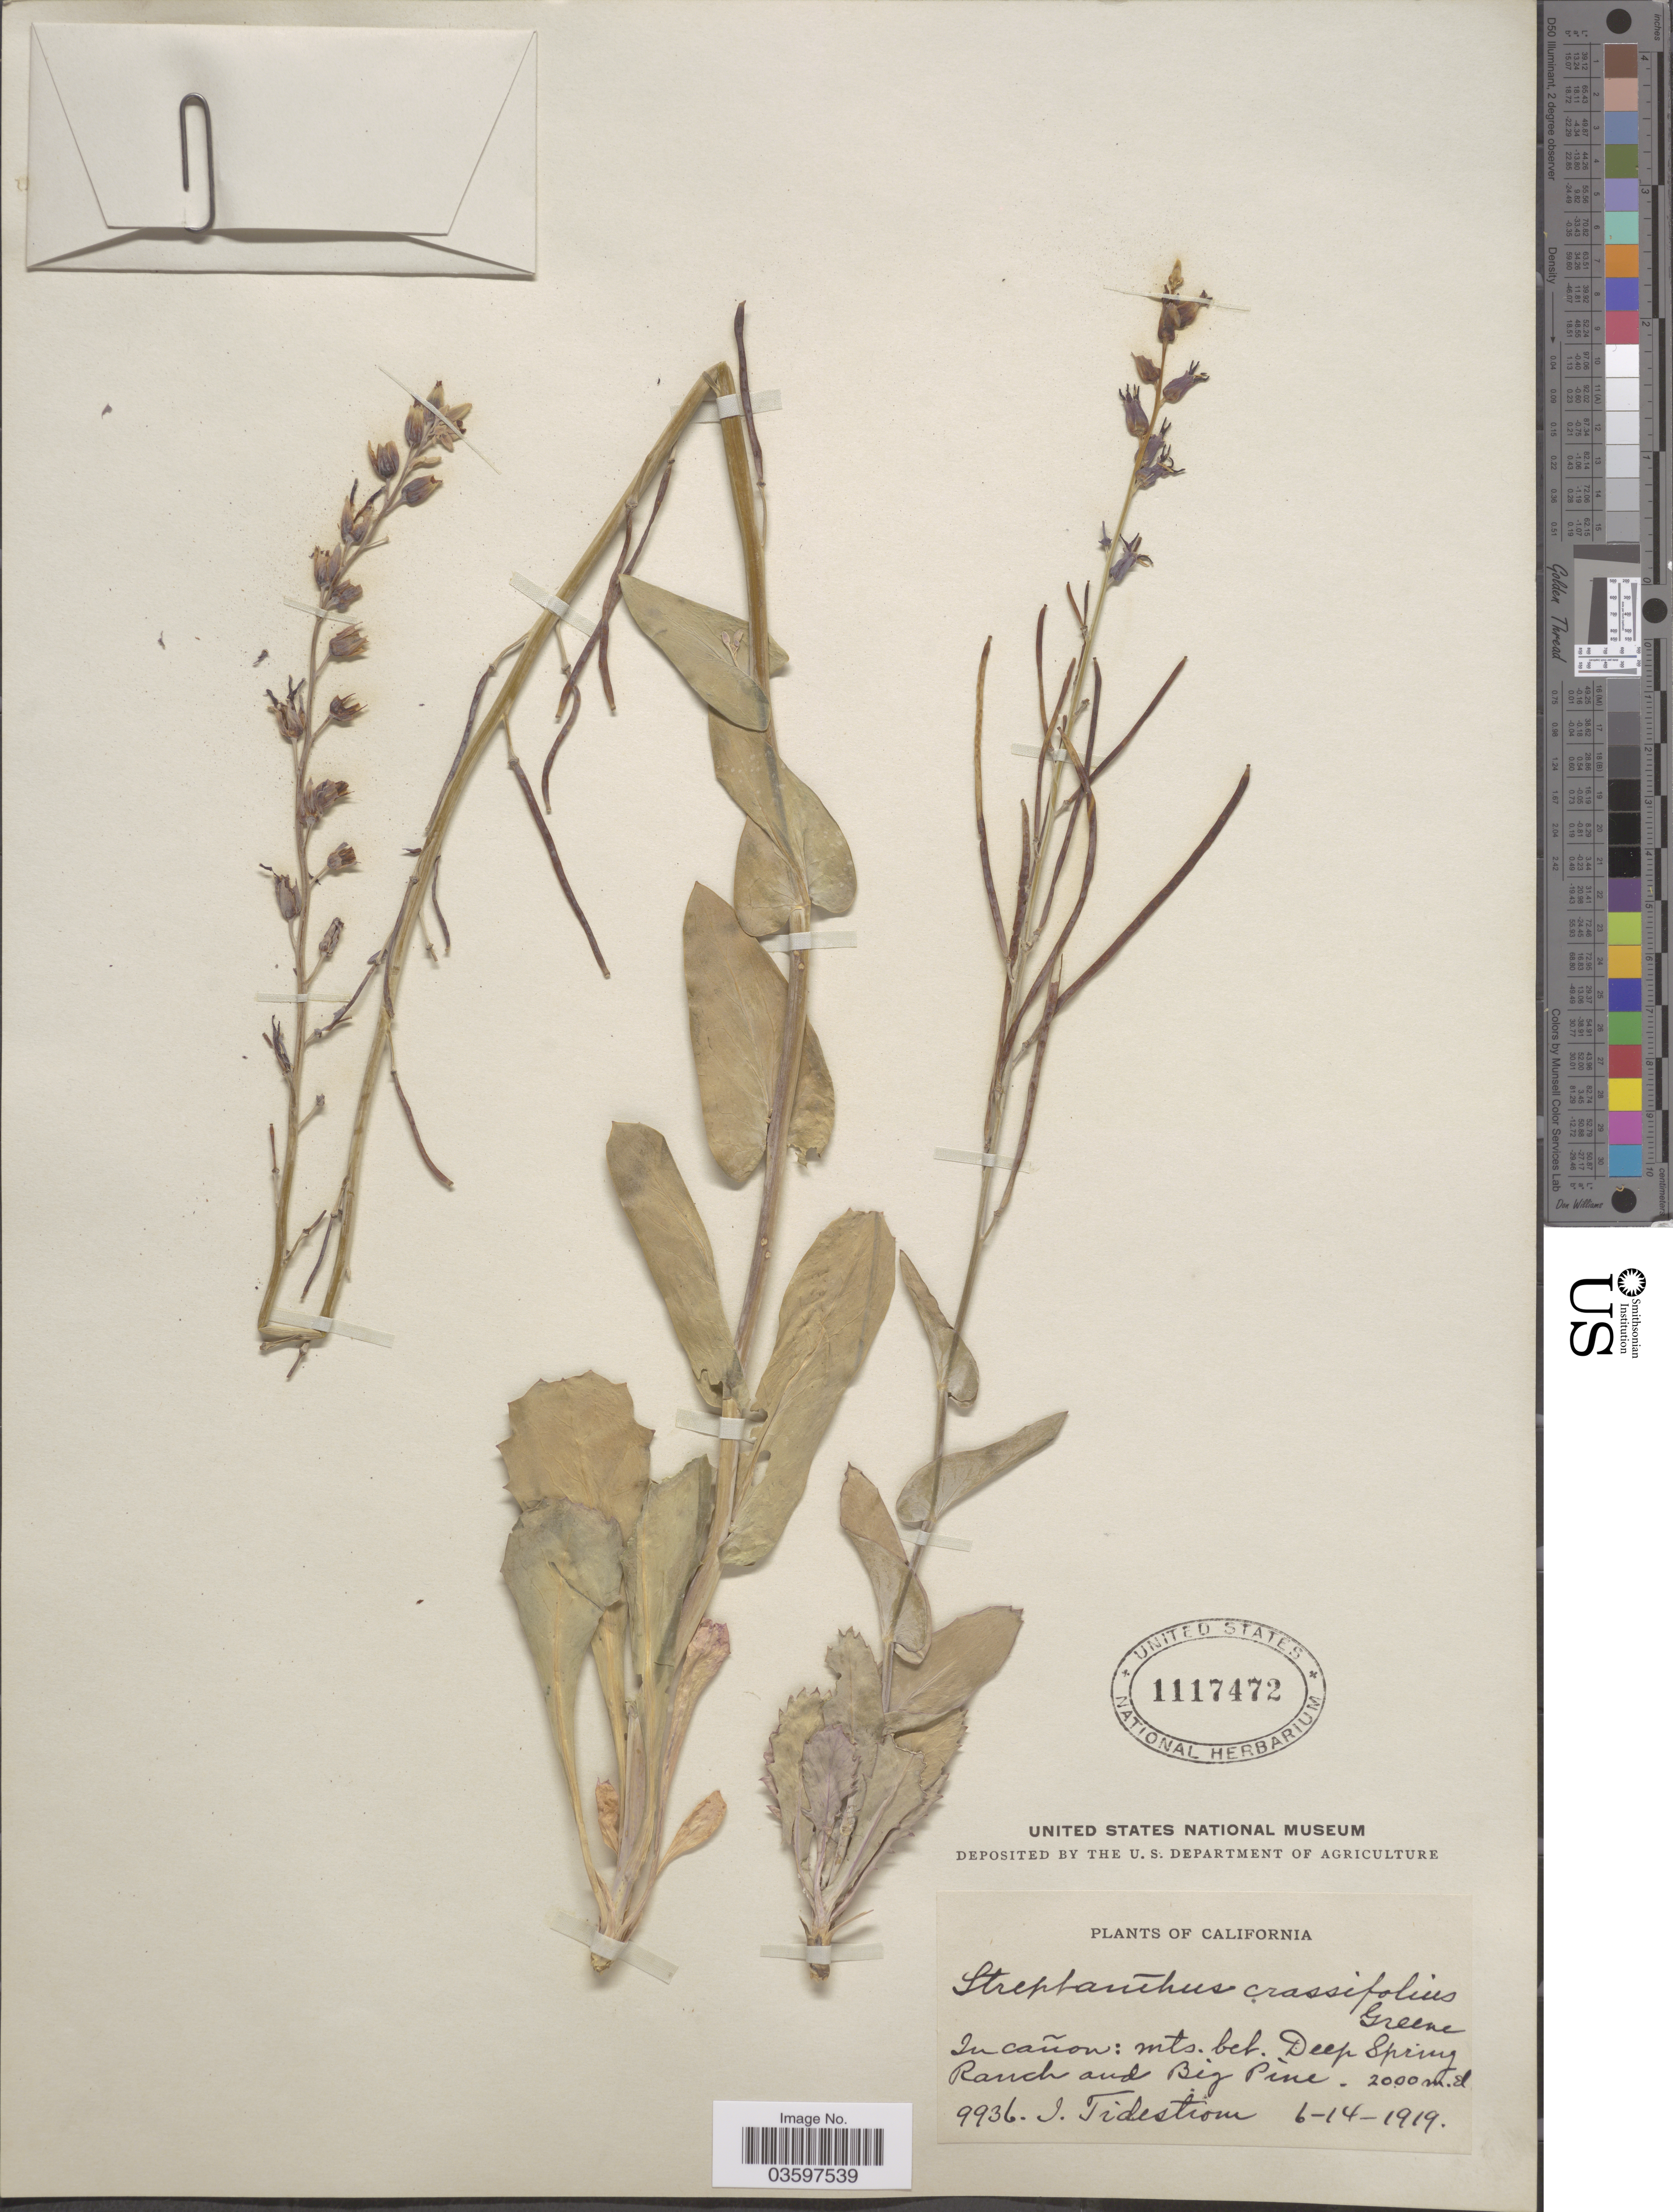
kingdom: Plantae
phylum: Tracheophyta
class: Magnoliopsida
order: Brassicales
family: Brassicaceae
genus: Streptanthus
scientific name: Streptanthus cordatus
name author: Nutt. ex Torr. & A. Gray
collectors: I. F. Tidestrom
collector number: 9936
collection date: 1919-06-14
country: United States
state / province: California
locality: In cañon: mts. bet. Deep Spring Ranch and Big Pine.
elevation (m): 2000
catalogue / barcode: US 1117472